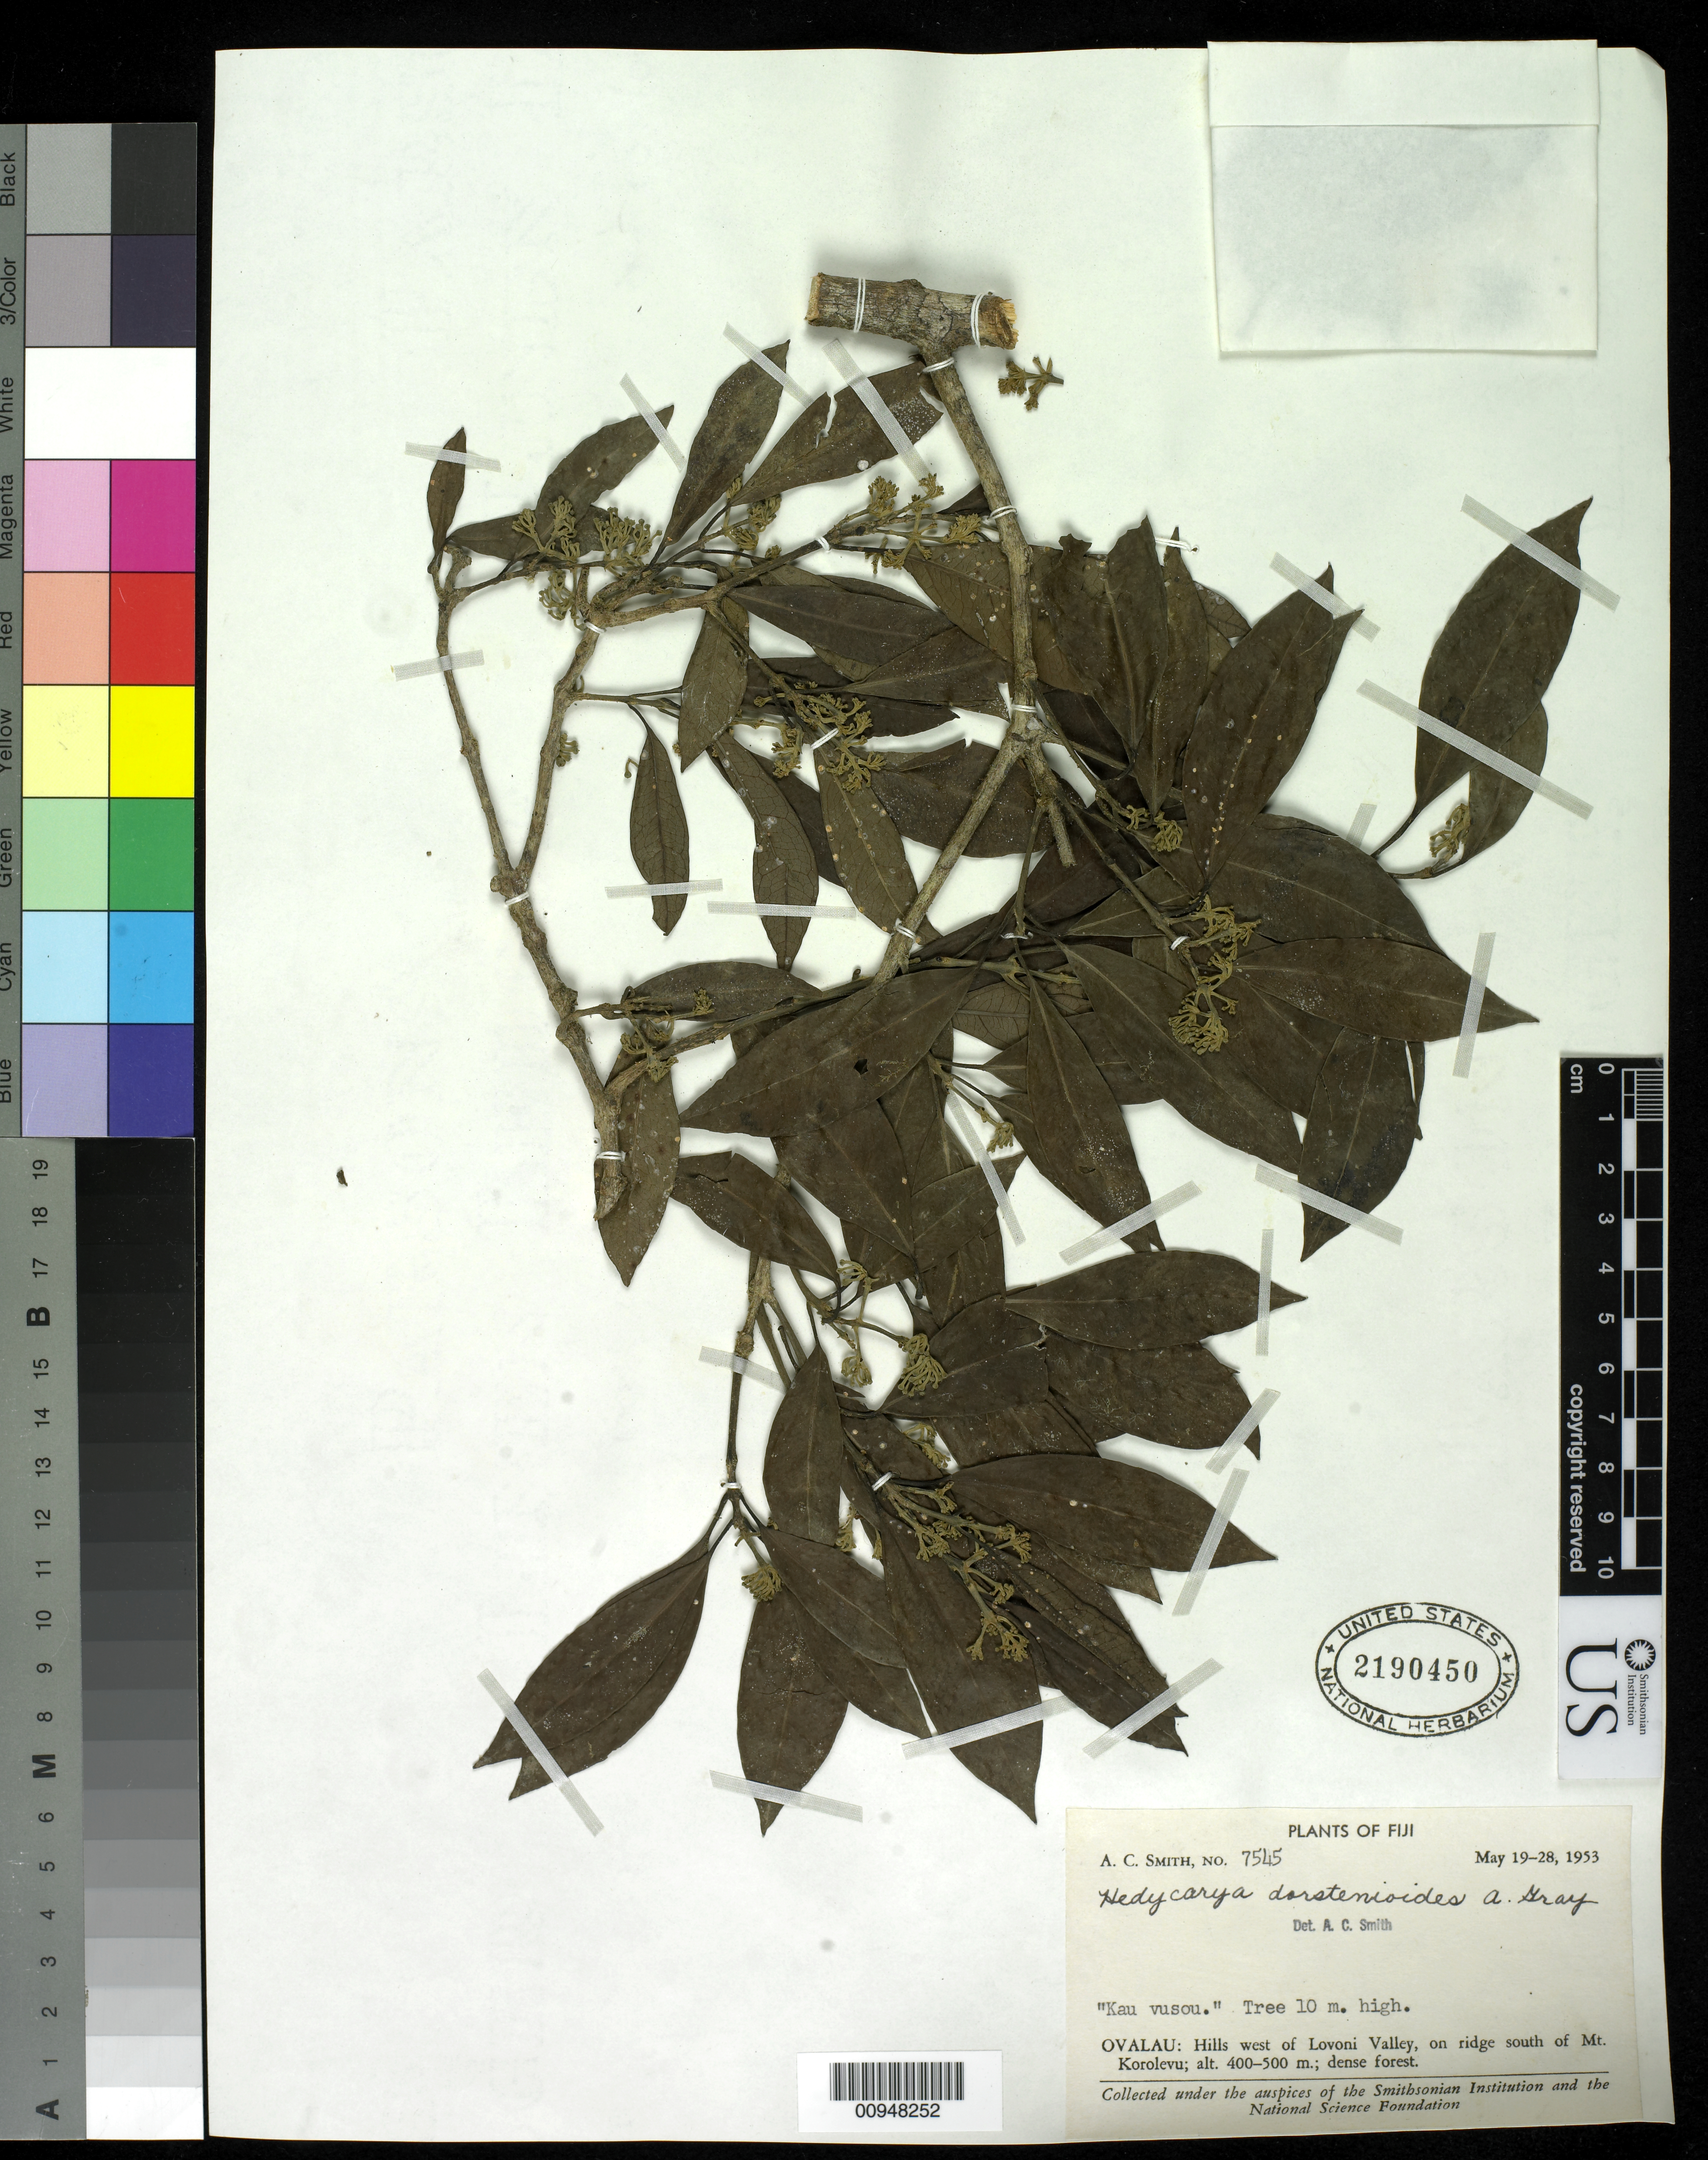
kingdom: Plantae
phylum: Tracheophyta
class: Magnoliopsida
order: Laurales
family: Monimiaceae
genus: Hedycarya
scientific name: Hedycarya dorstenioides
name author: A. Gray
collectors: A. C. Smith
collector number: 7545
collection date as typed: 19 May 1953 to 28 May 1953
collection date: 1953-05-19/1953-05-28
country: Fiji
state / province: Eastern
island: Ovalau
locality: Hills W of Lovoni Valley, on ridge S of Mt. Korolevu.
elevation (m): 400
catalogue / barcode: US 2190450